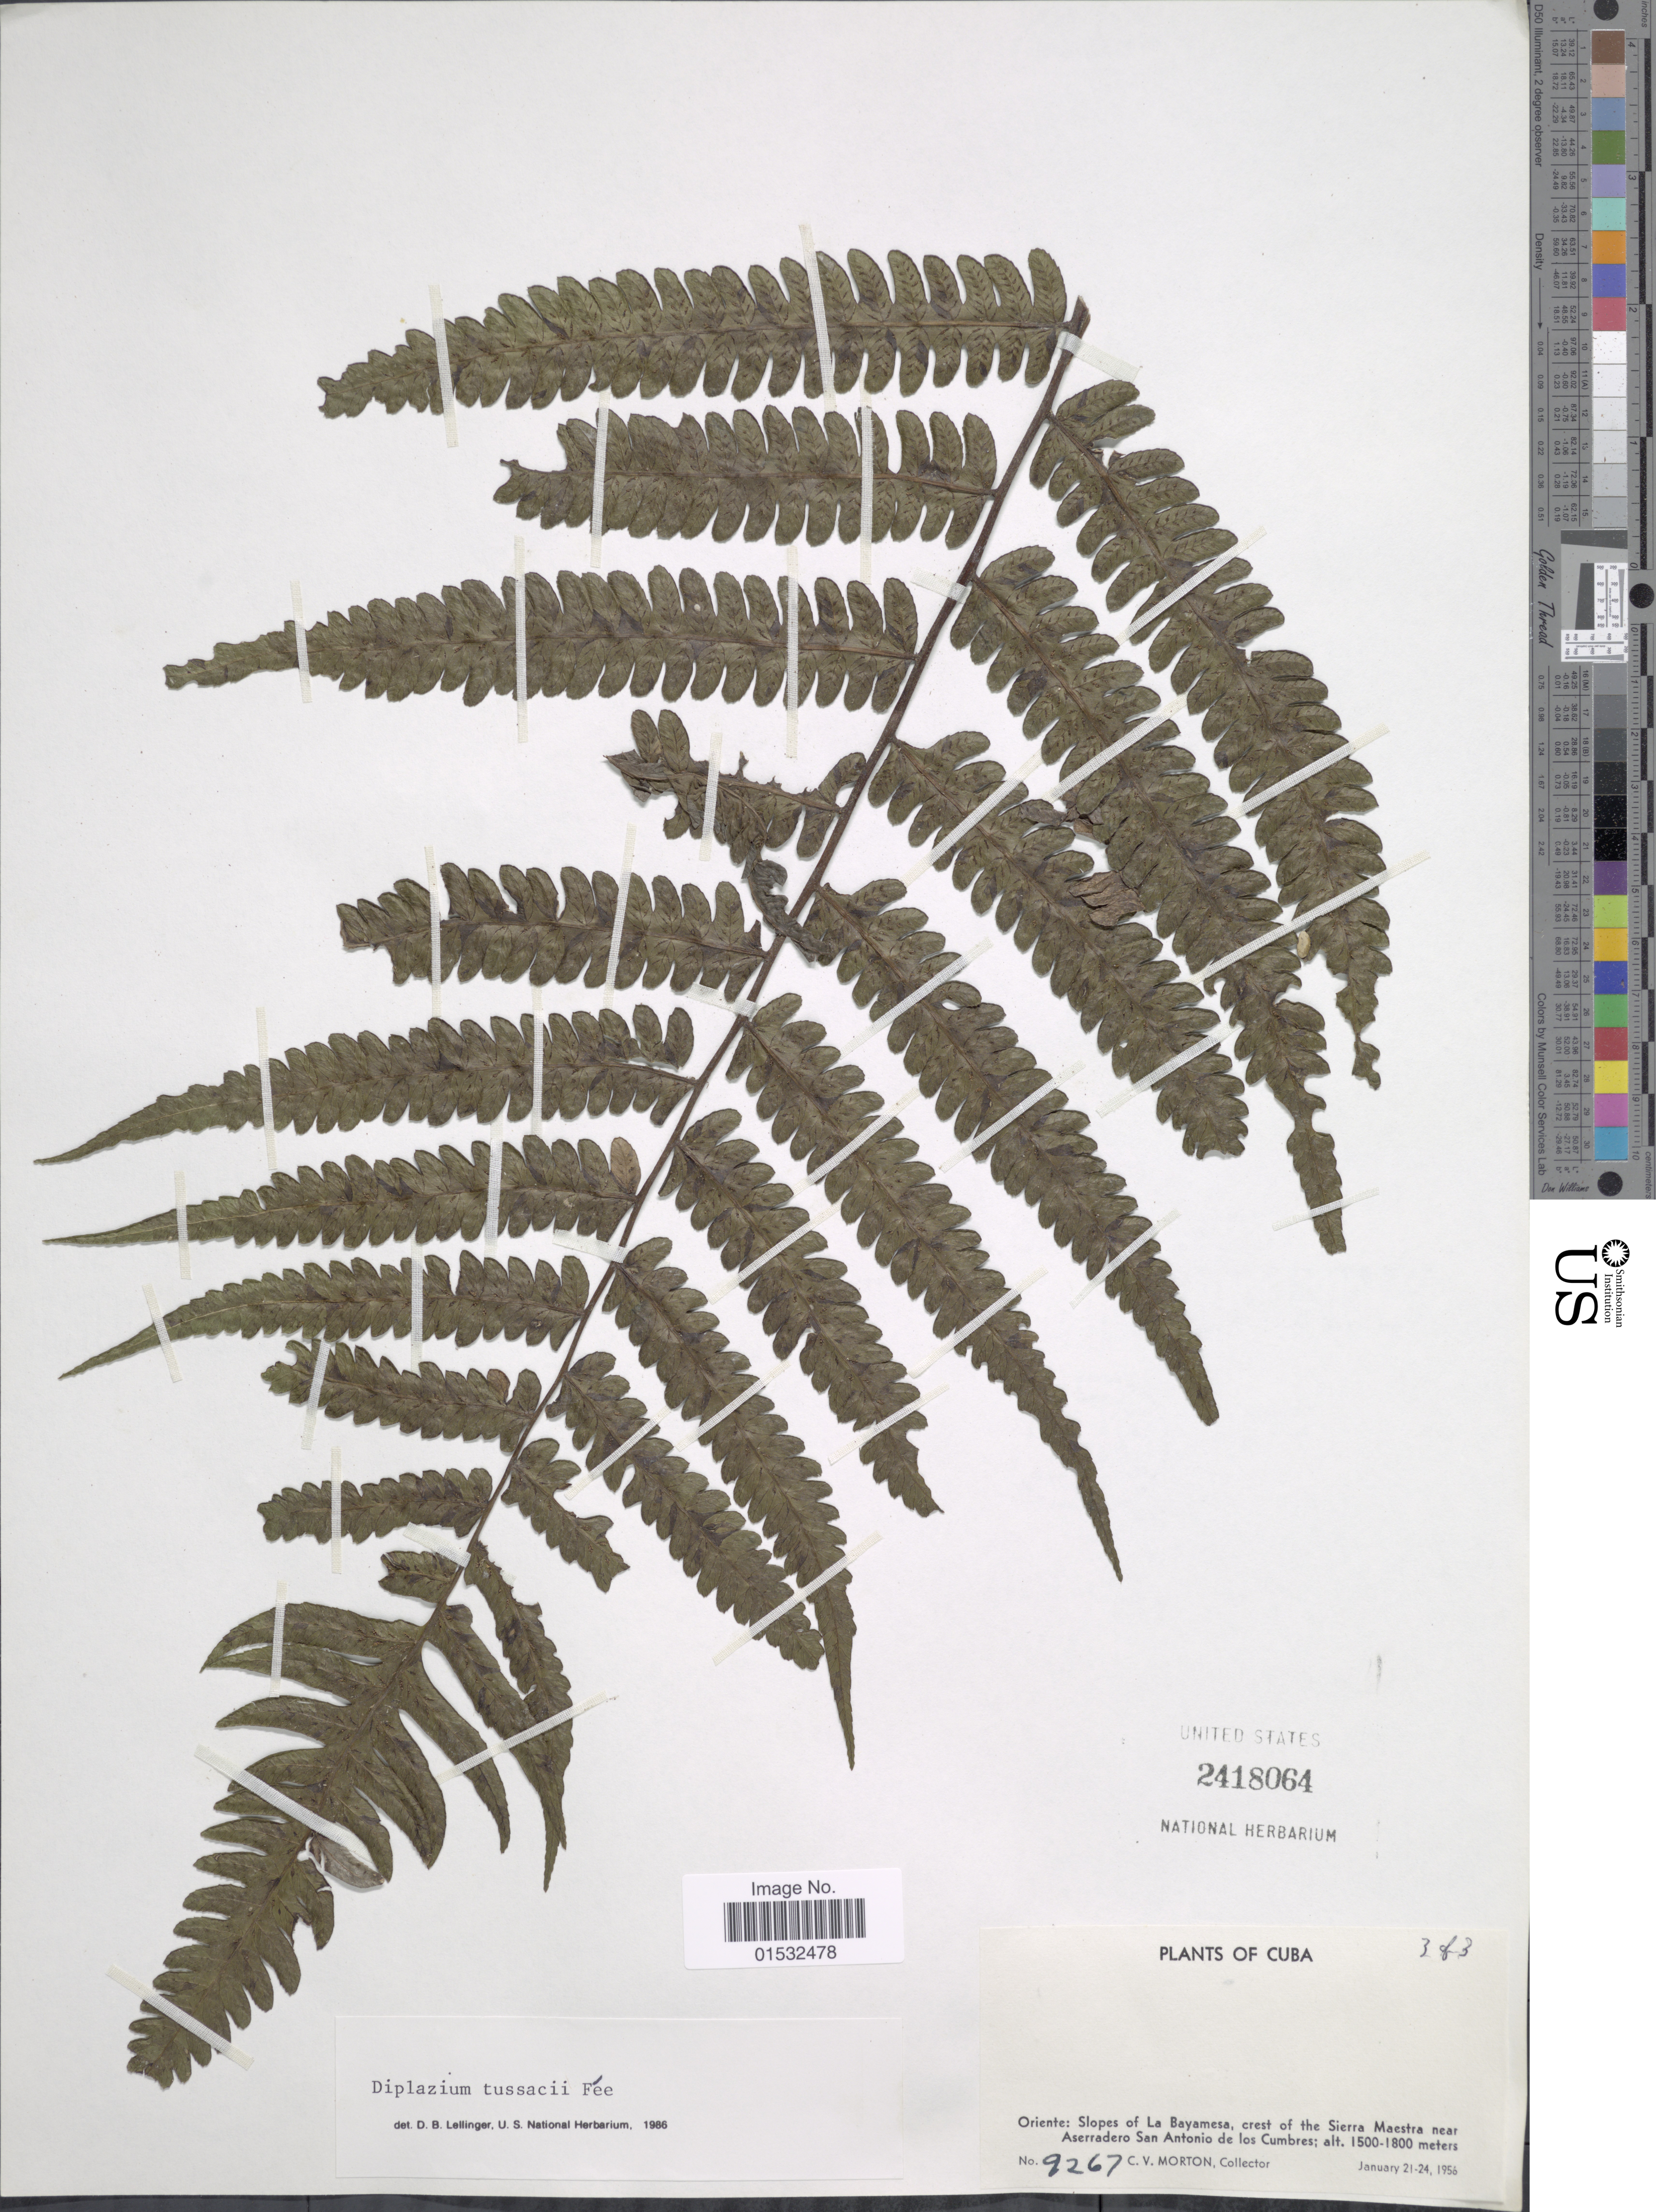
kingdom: Plantae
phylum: Tracheophyta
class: Polypodiopsida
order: Polypodiales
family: Athyriaceae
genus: Diplazium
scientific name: Diplazium tussacii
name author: Fée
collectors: C. V. Morton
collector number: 9267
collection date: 1956-01-21/1956-01-24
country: Cuba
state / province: Oriente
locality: Slopes of La Bayamesa, crest of the Sierra Maestra near Aserrado San Antonio de los Cumbres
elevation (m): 1500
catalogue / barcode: US 2418064